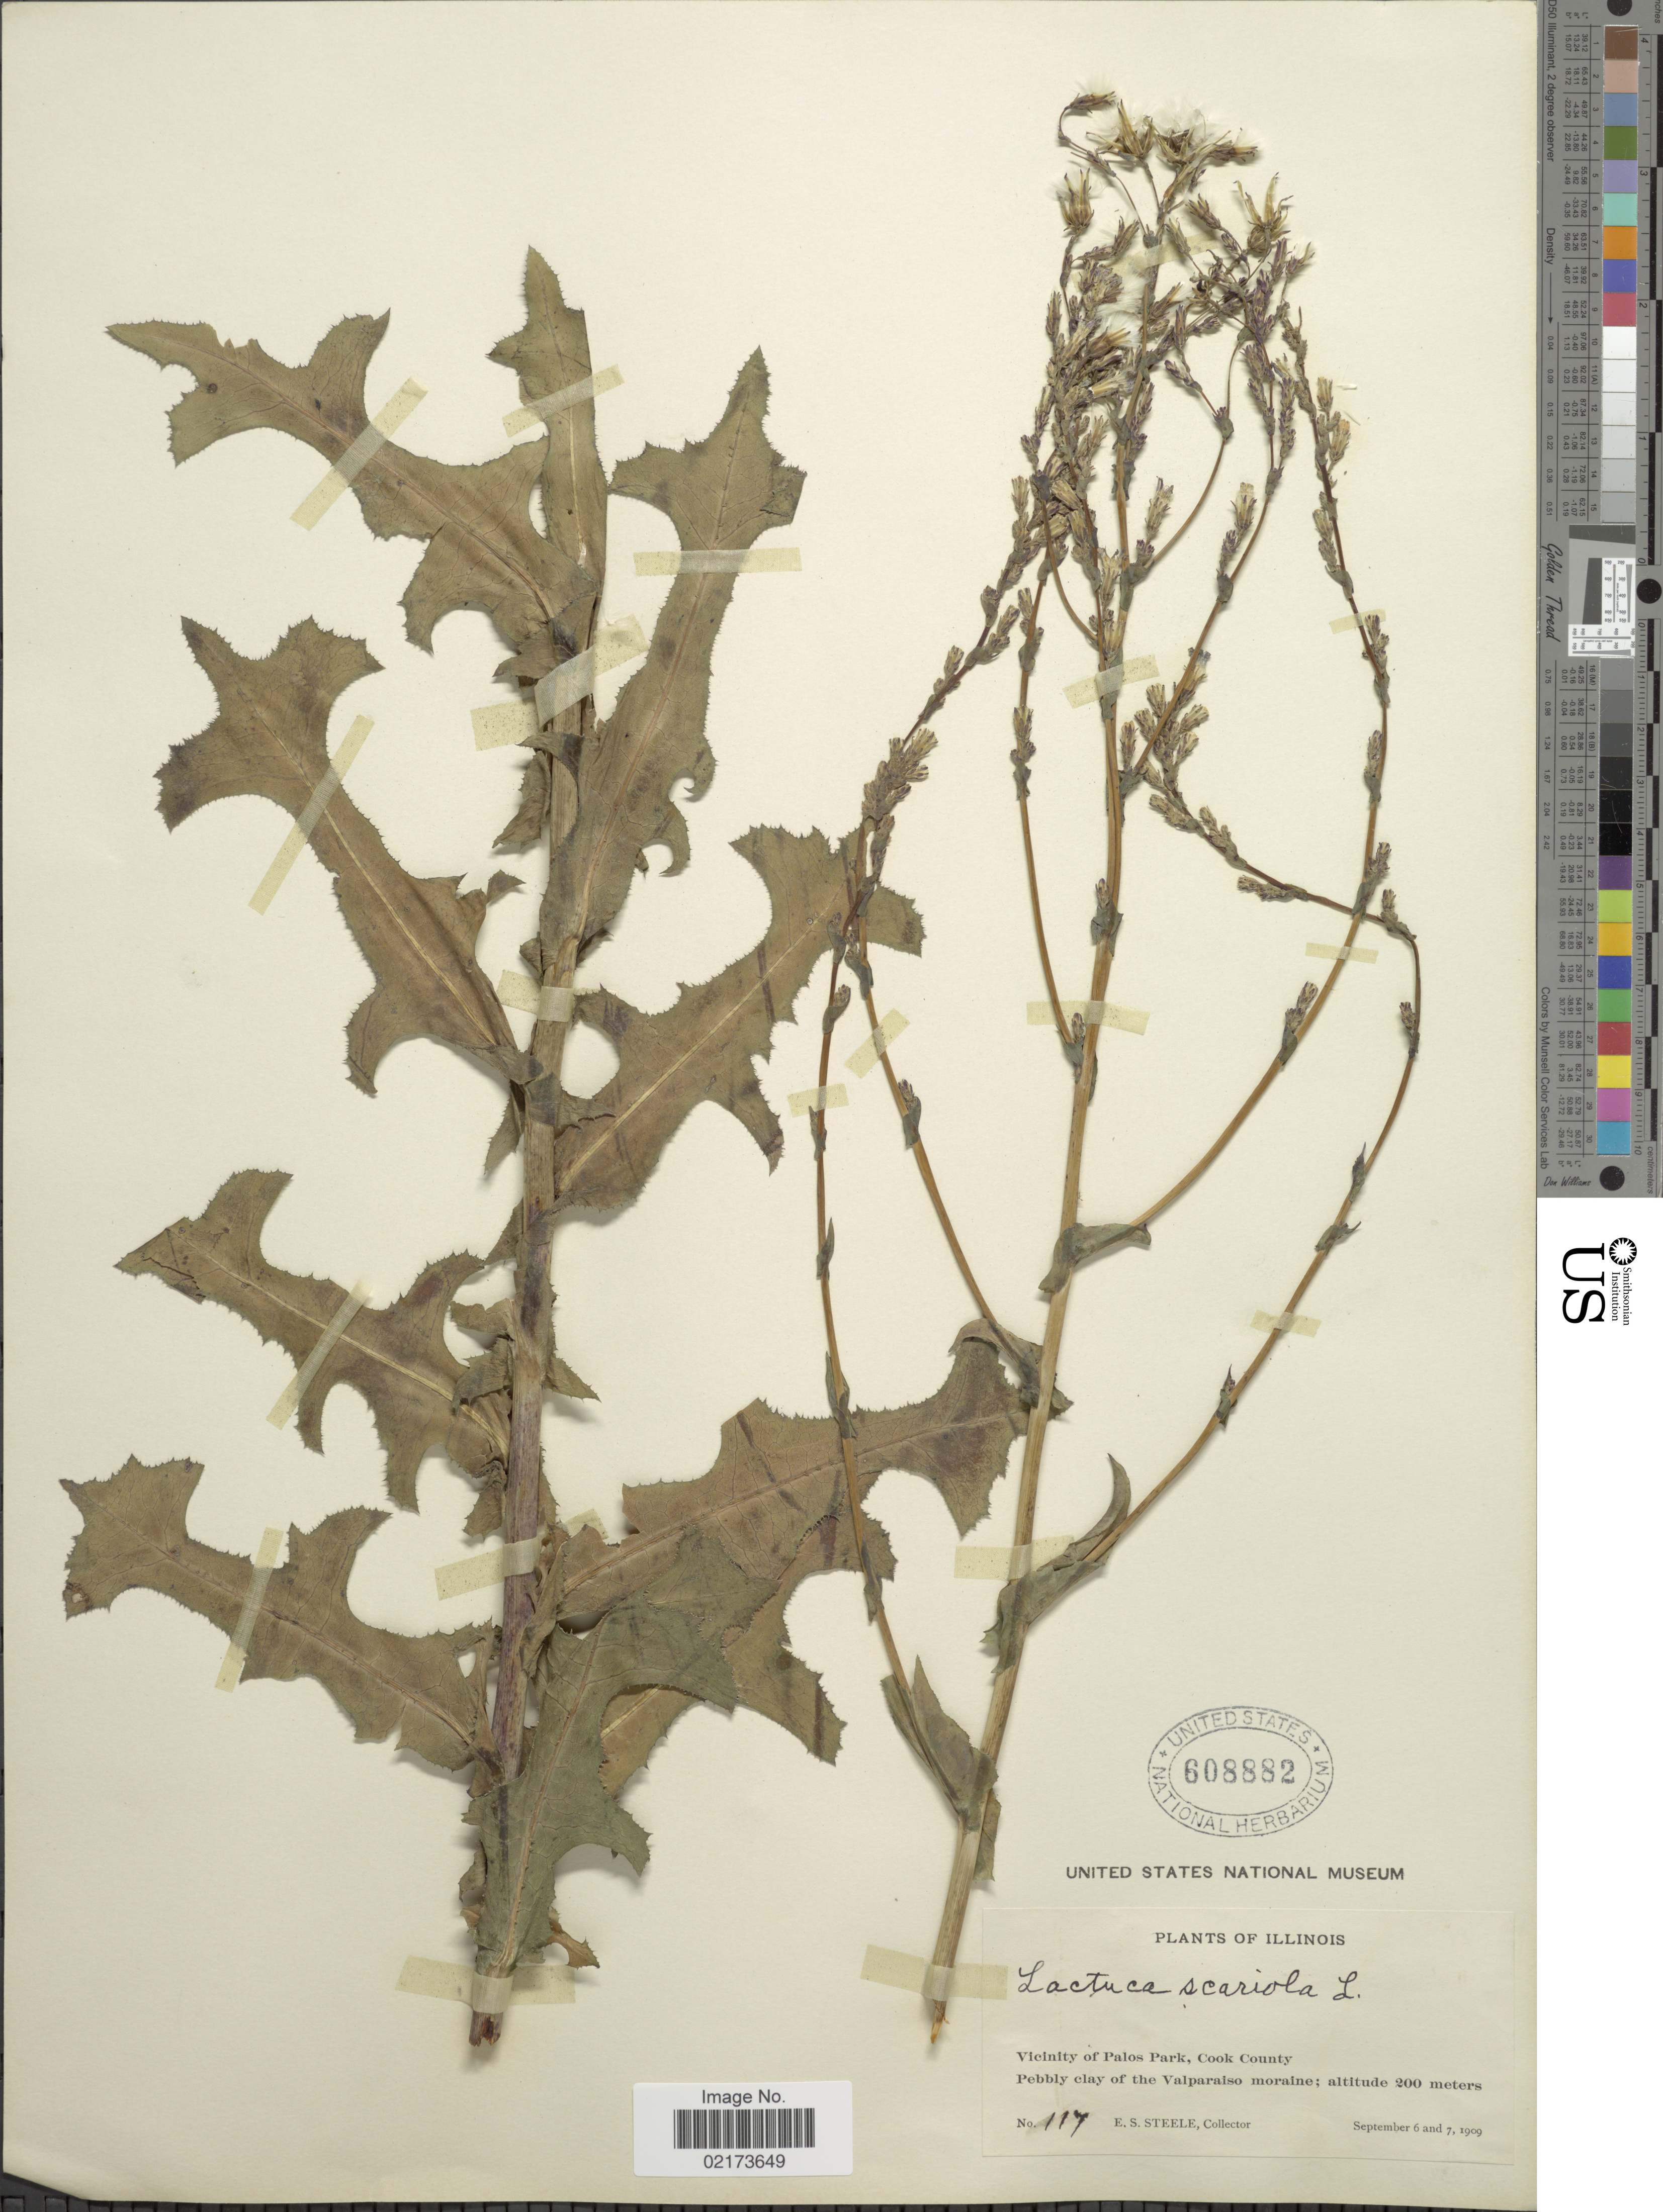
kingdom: Plantae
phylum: Tracheophyta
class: Magnoliopsida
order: Asterales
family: Asteraceae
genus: Lactuca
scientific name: Lactuca serriola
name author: L.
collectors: E. Steele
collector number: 117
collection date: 1909-09-06/1909-09-07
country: United States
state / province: Illinois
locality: Vicinity of Palos Park, Cook County, Pebbly clay of the Valparaiso moraine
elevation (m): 200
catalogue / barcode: US 608882